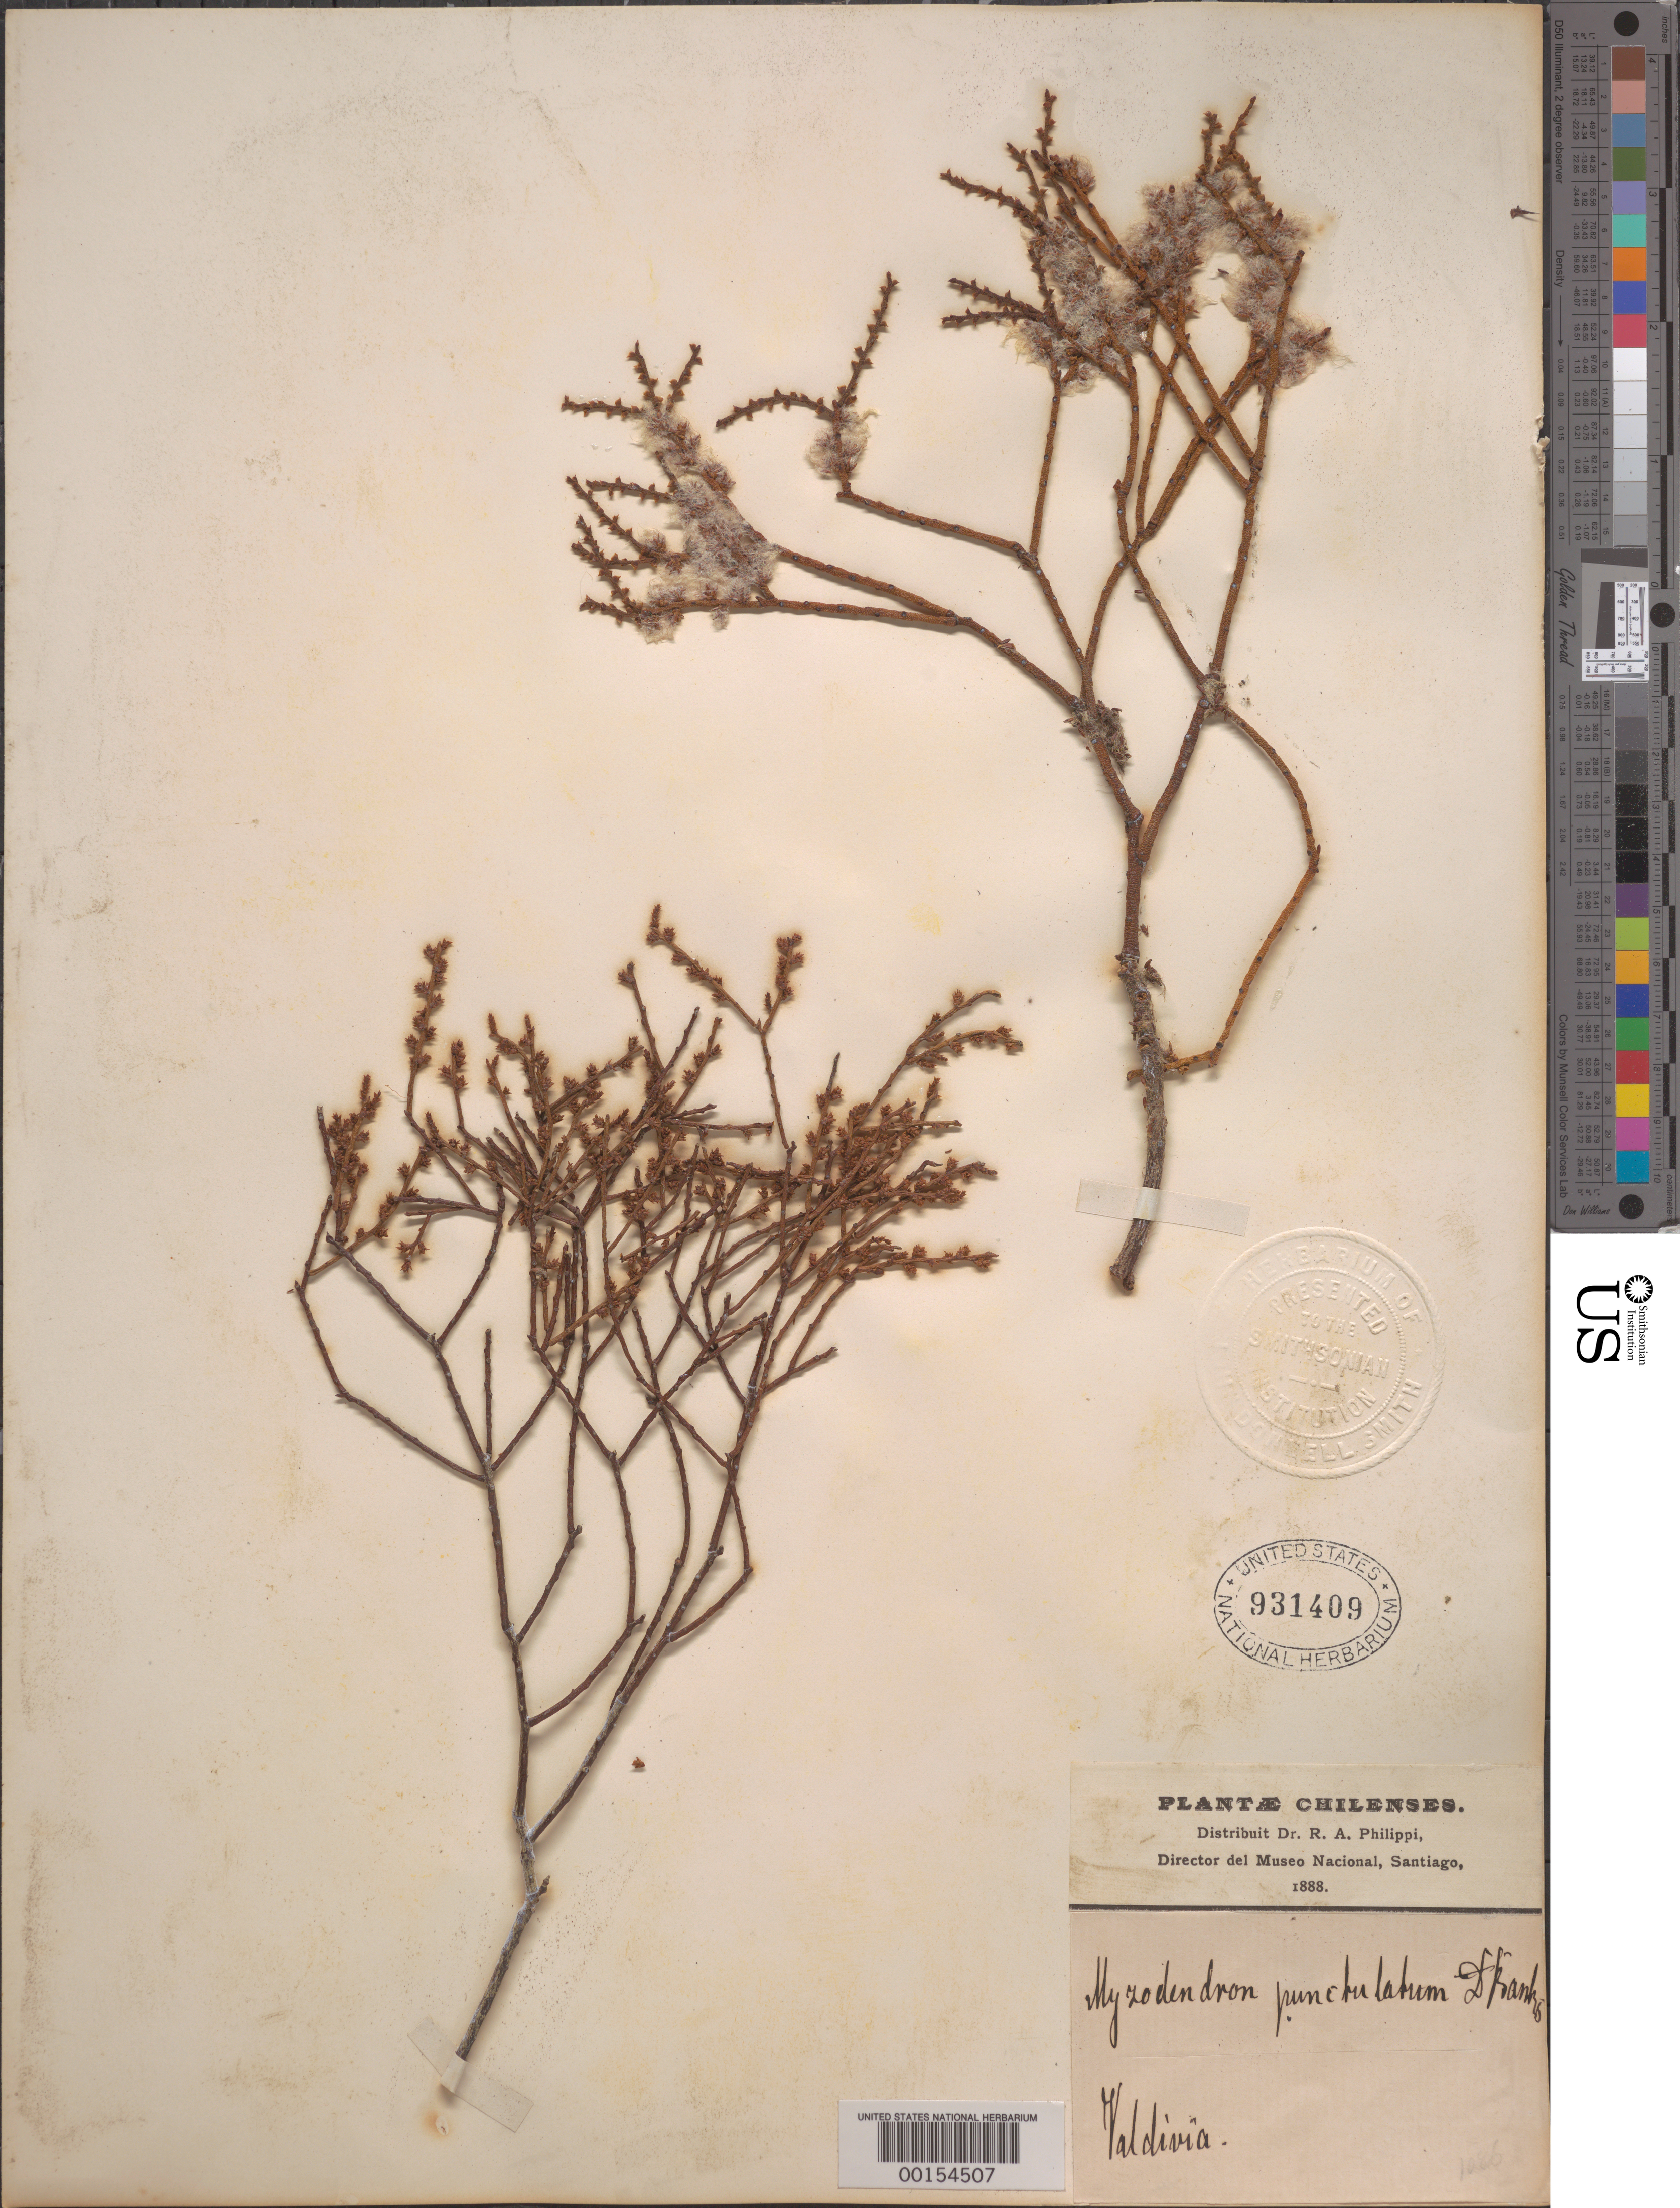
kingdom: Plantae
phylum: Tracheophyta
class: Magnoliopsida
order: Santalales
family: Misodendraceae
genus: Misodendrum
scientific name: Misodendrum punctulatum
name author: Sol. ex DC.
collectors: ex. herb. R.A. Philippi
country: Chile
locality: Valdivia.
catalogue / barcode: US 931409